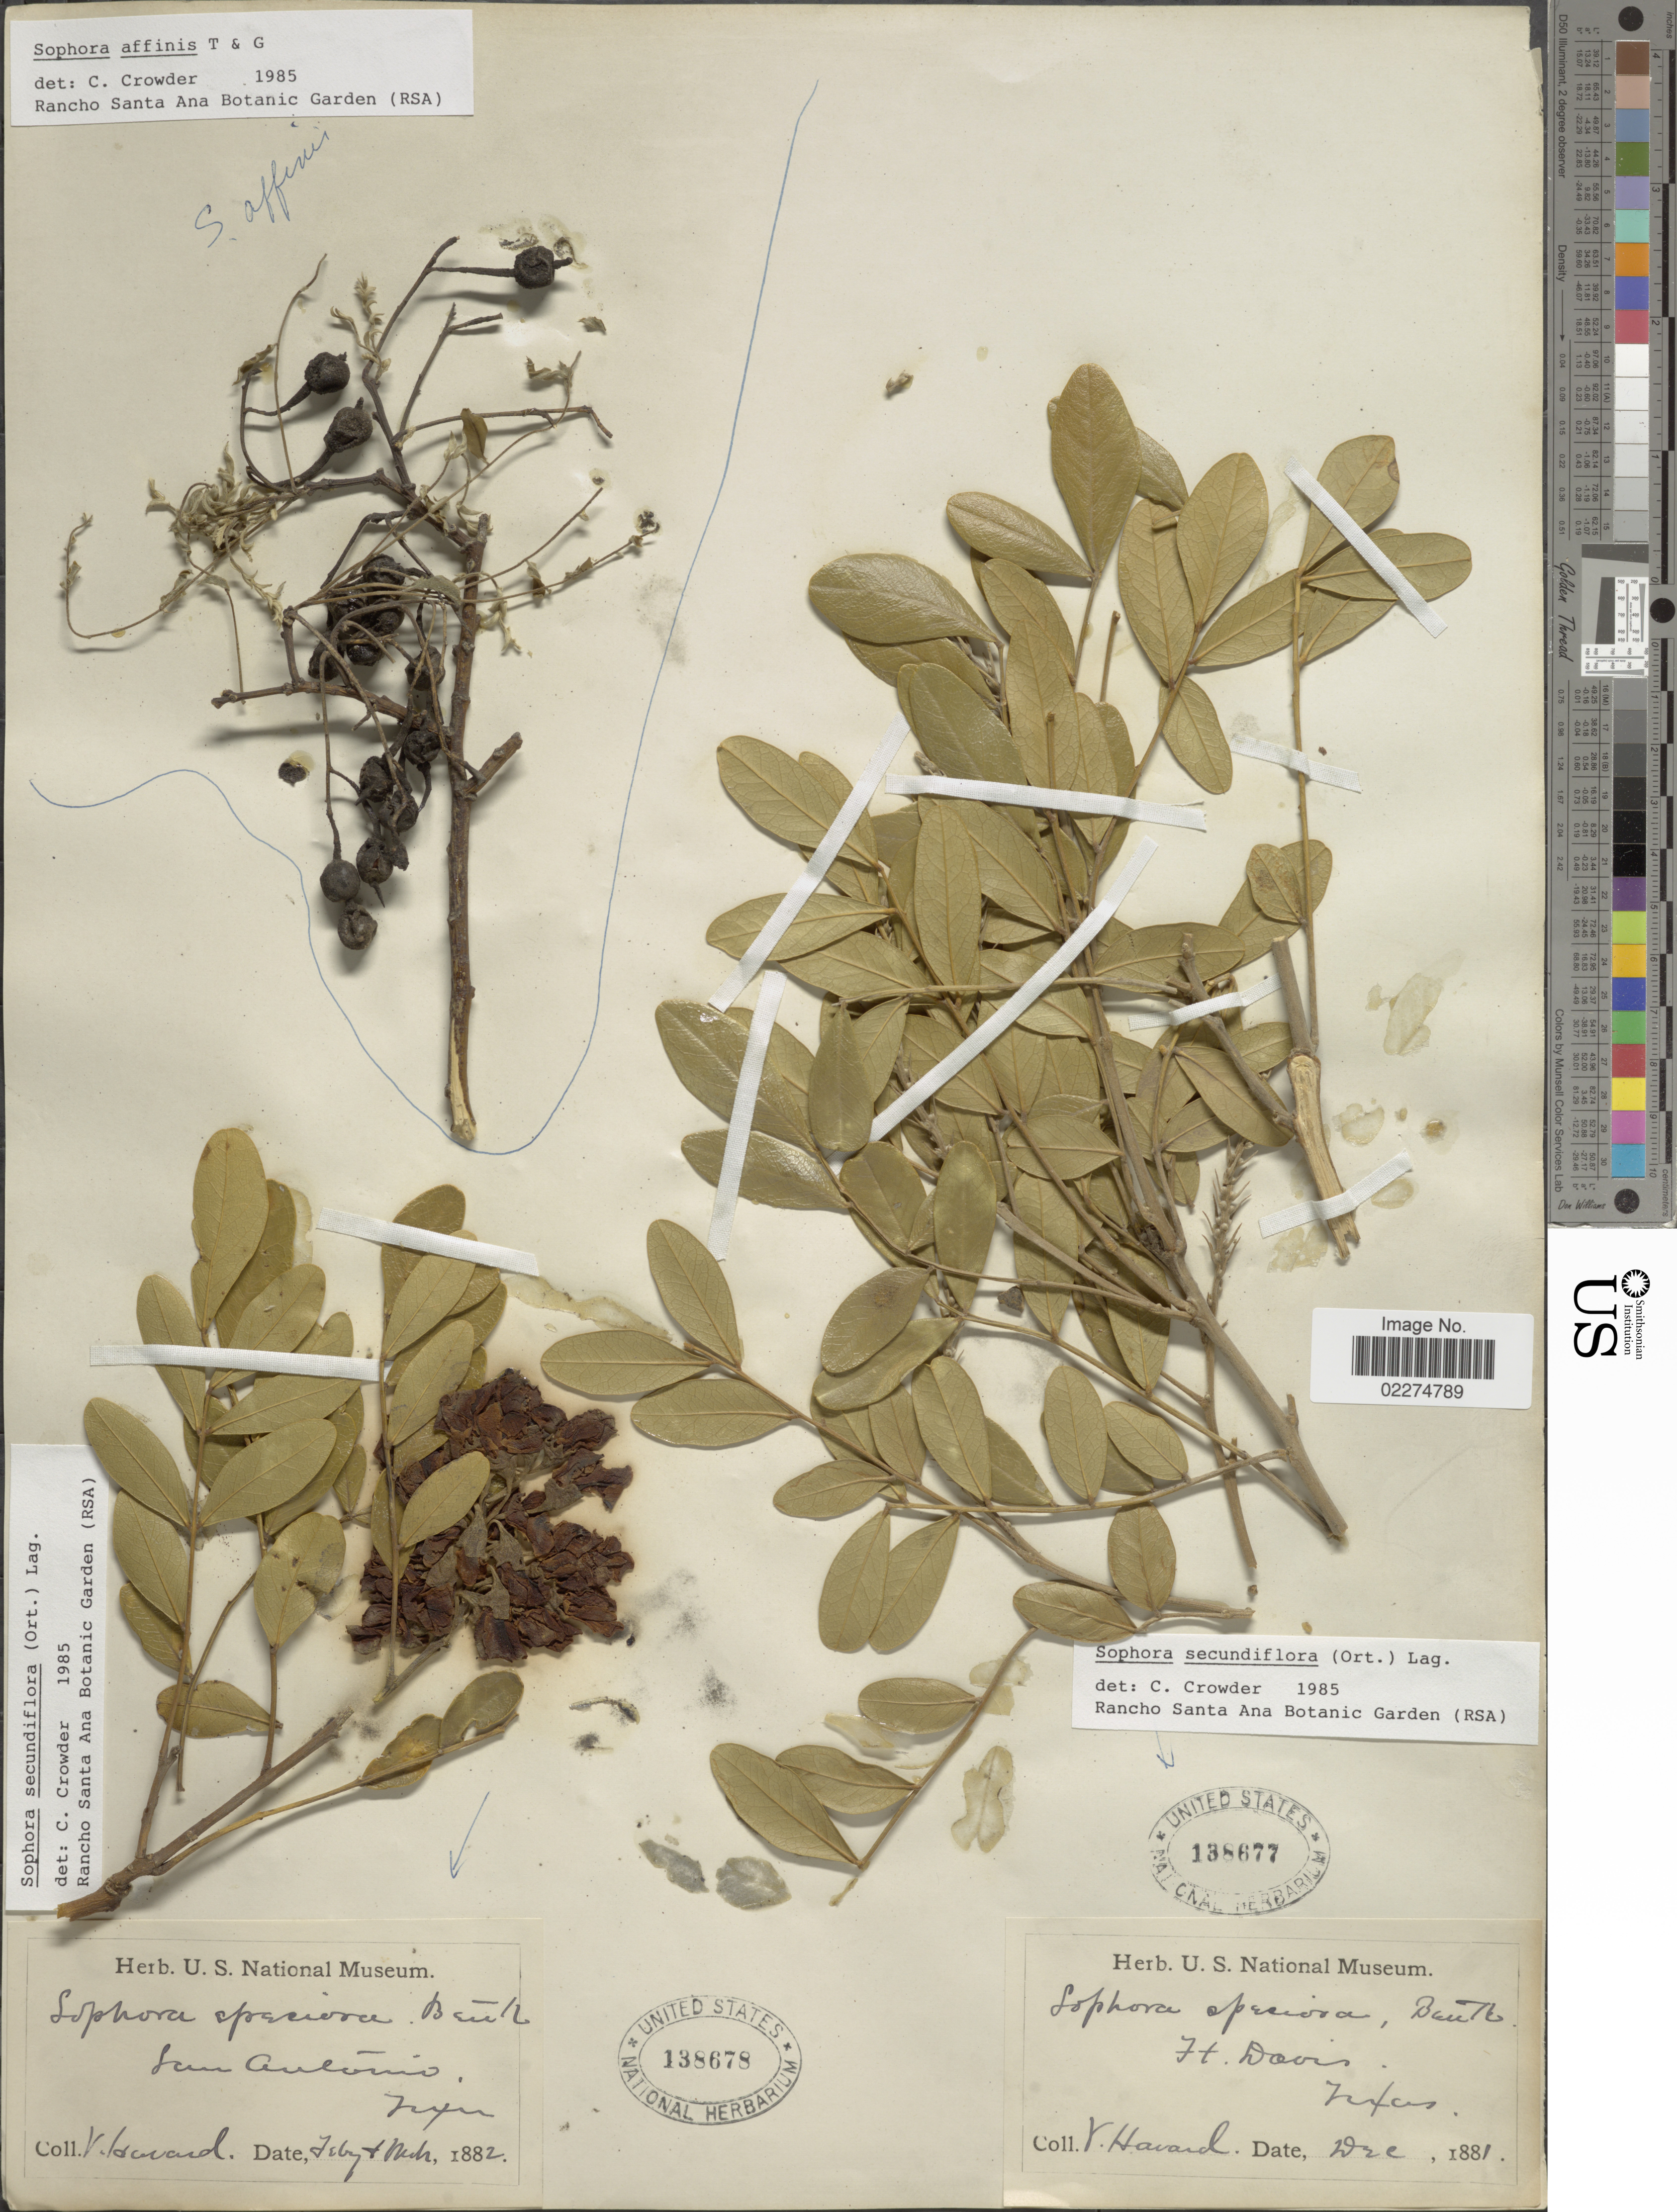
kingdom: Plantae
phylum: Tracheophyta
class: Magnoliopsida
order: Fabales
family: Fabaceae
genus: Dermatophyllum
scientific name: Dermatophyllum secundiflorum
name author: (Ortega) Gandhi & Reveal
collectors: V. Havard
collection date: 1882-02/1882-03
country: United States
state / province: Texas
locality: San Antonio, Texas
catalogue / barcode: US 138678